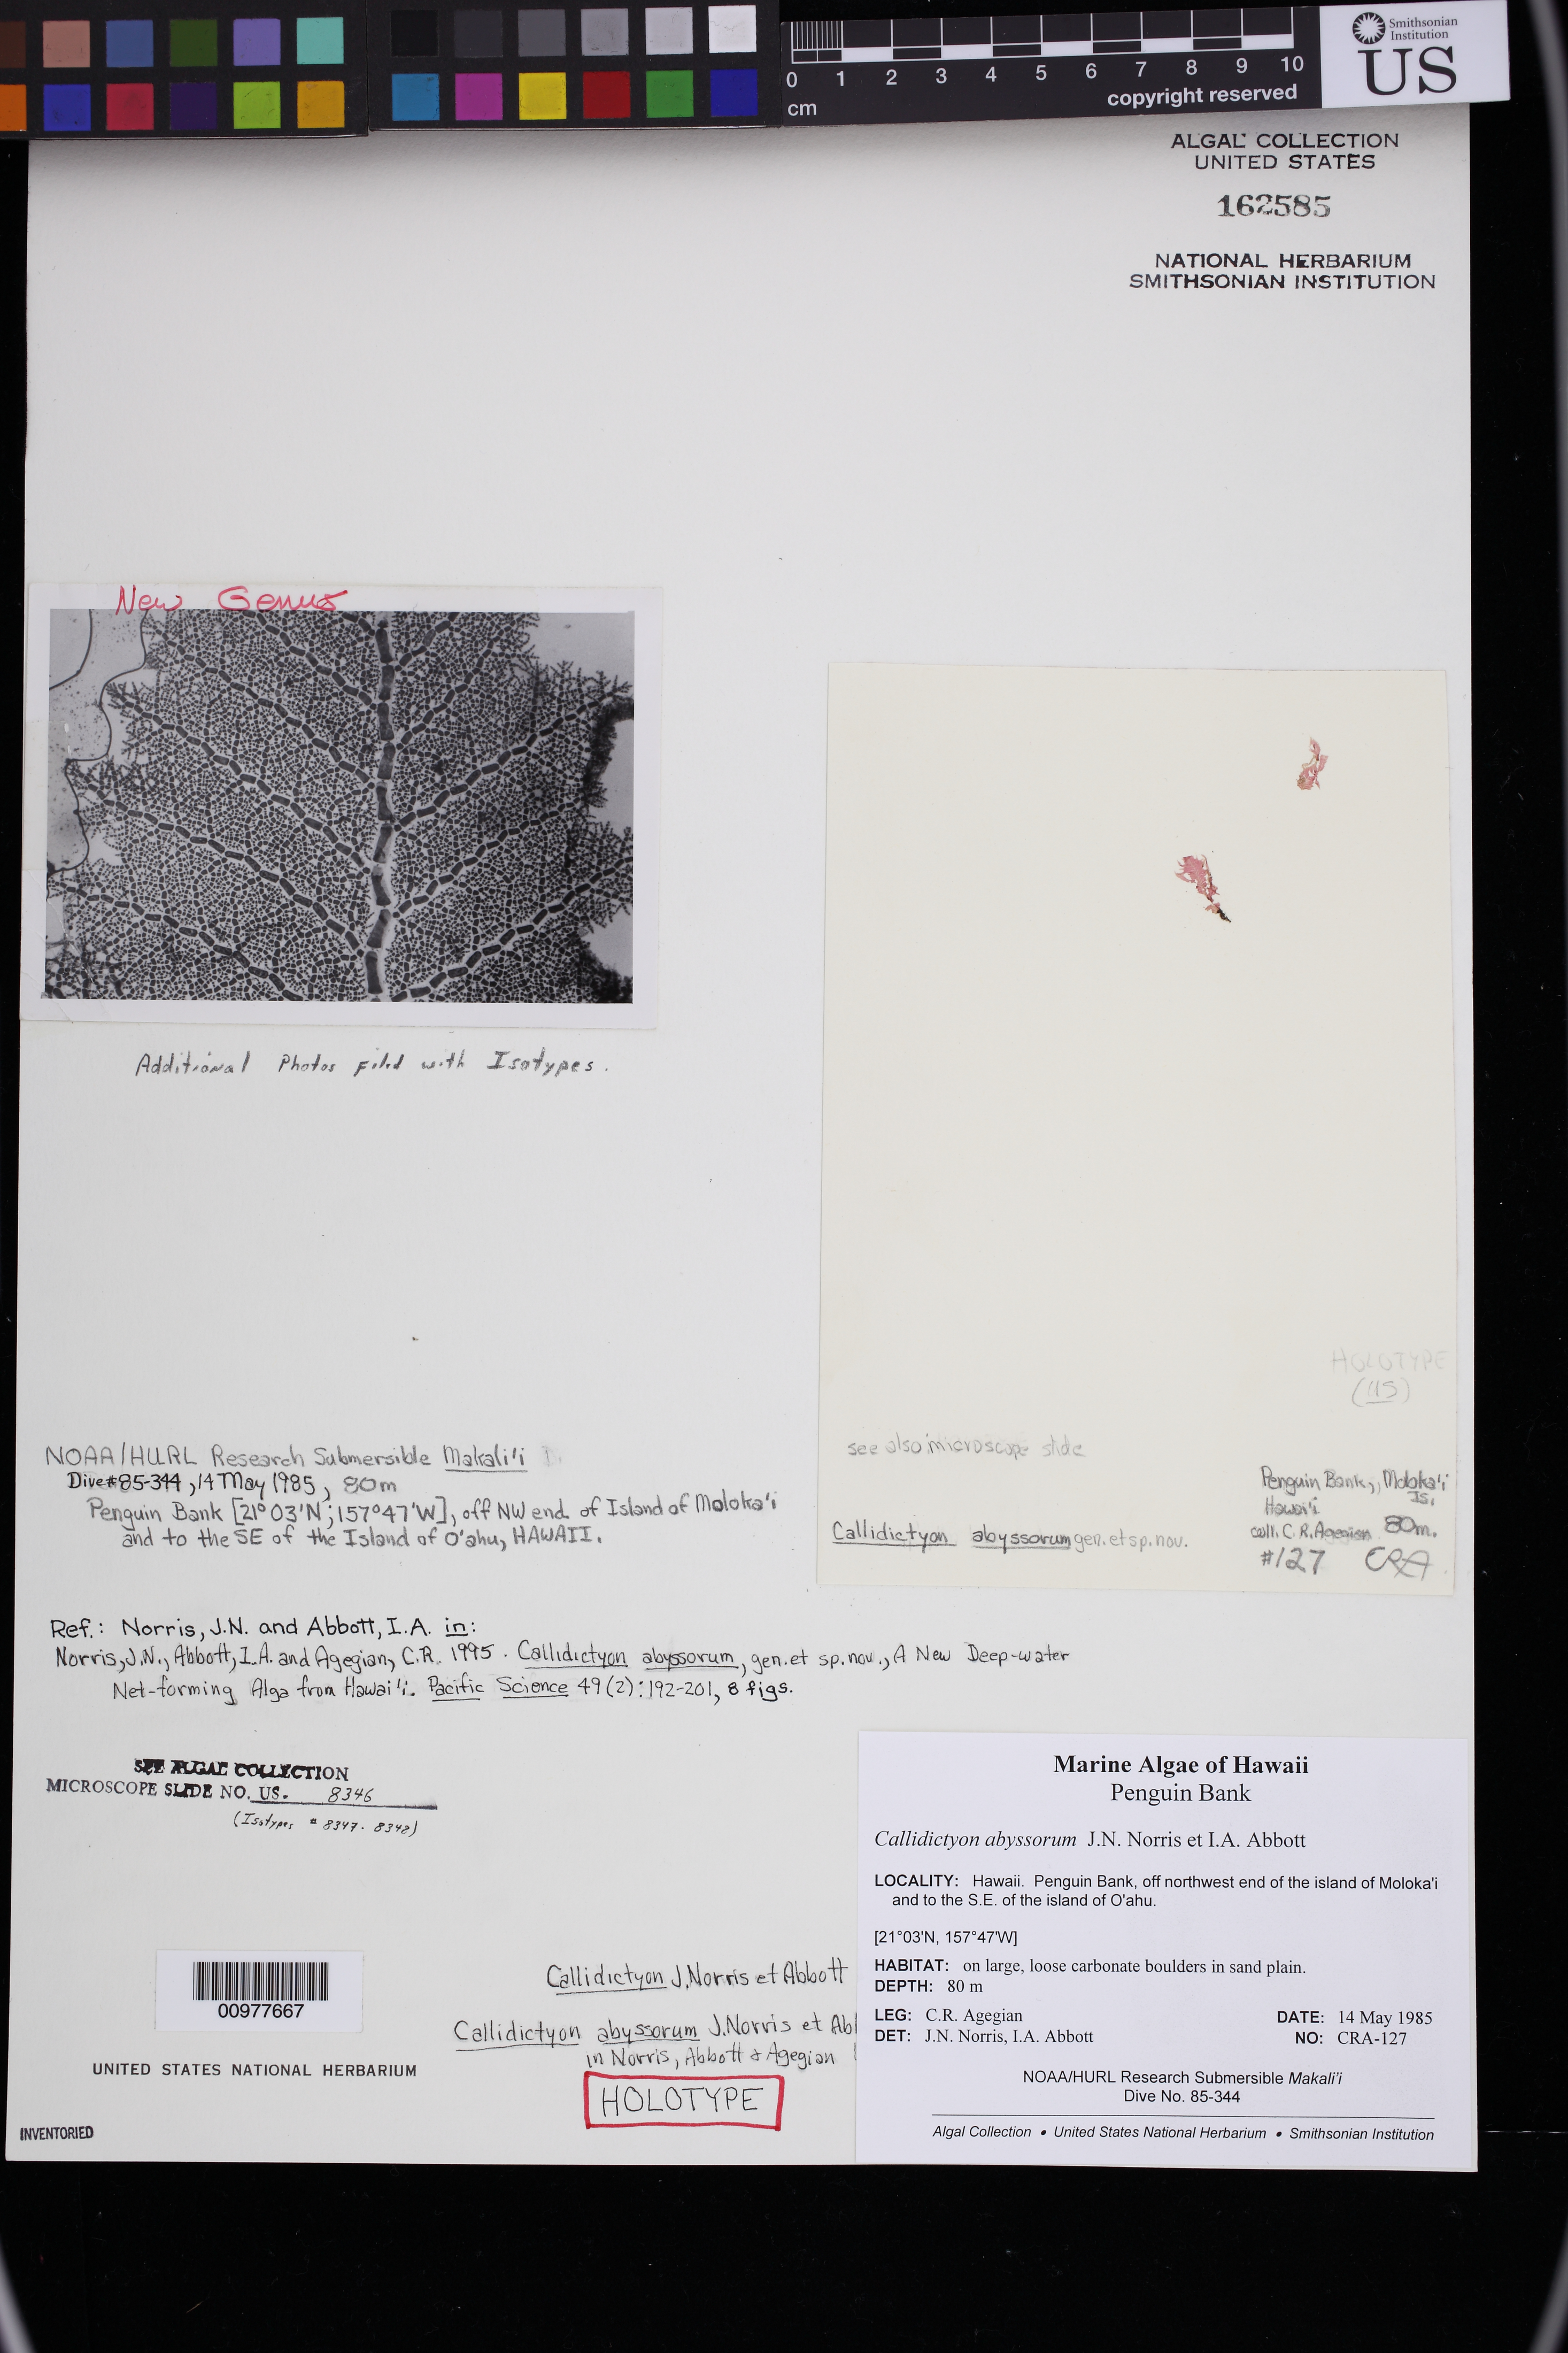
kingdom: Plantae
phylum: Rhodophyta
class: Florideophyceae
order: Ceramiales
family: Ceramiaceae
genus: Callidictyon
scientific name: Callidictyon abyssorum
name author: J.N. Norris & I.A. Abbott in J.N. Norris et al.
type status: Holotype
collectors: C. Agegian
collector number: CRA-127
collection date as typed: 14 May 1985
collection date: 1985-05-14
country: United States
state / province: Hawaii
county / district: Maui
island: Moloka'i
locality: Penguin Bank, off northwest end of Moloka'i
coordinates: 21 03'N, 157 47'W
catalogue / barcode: US 162585